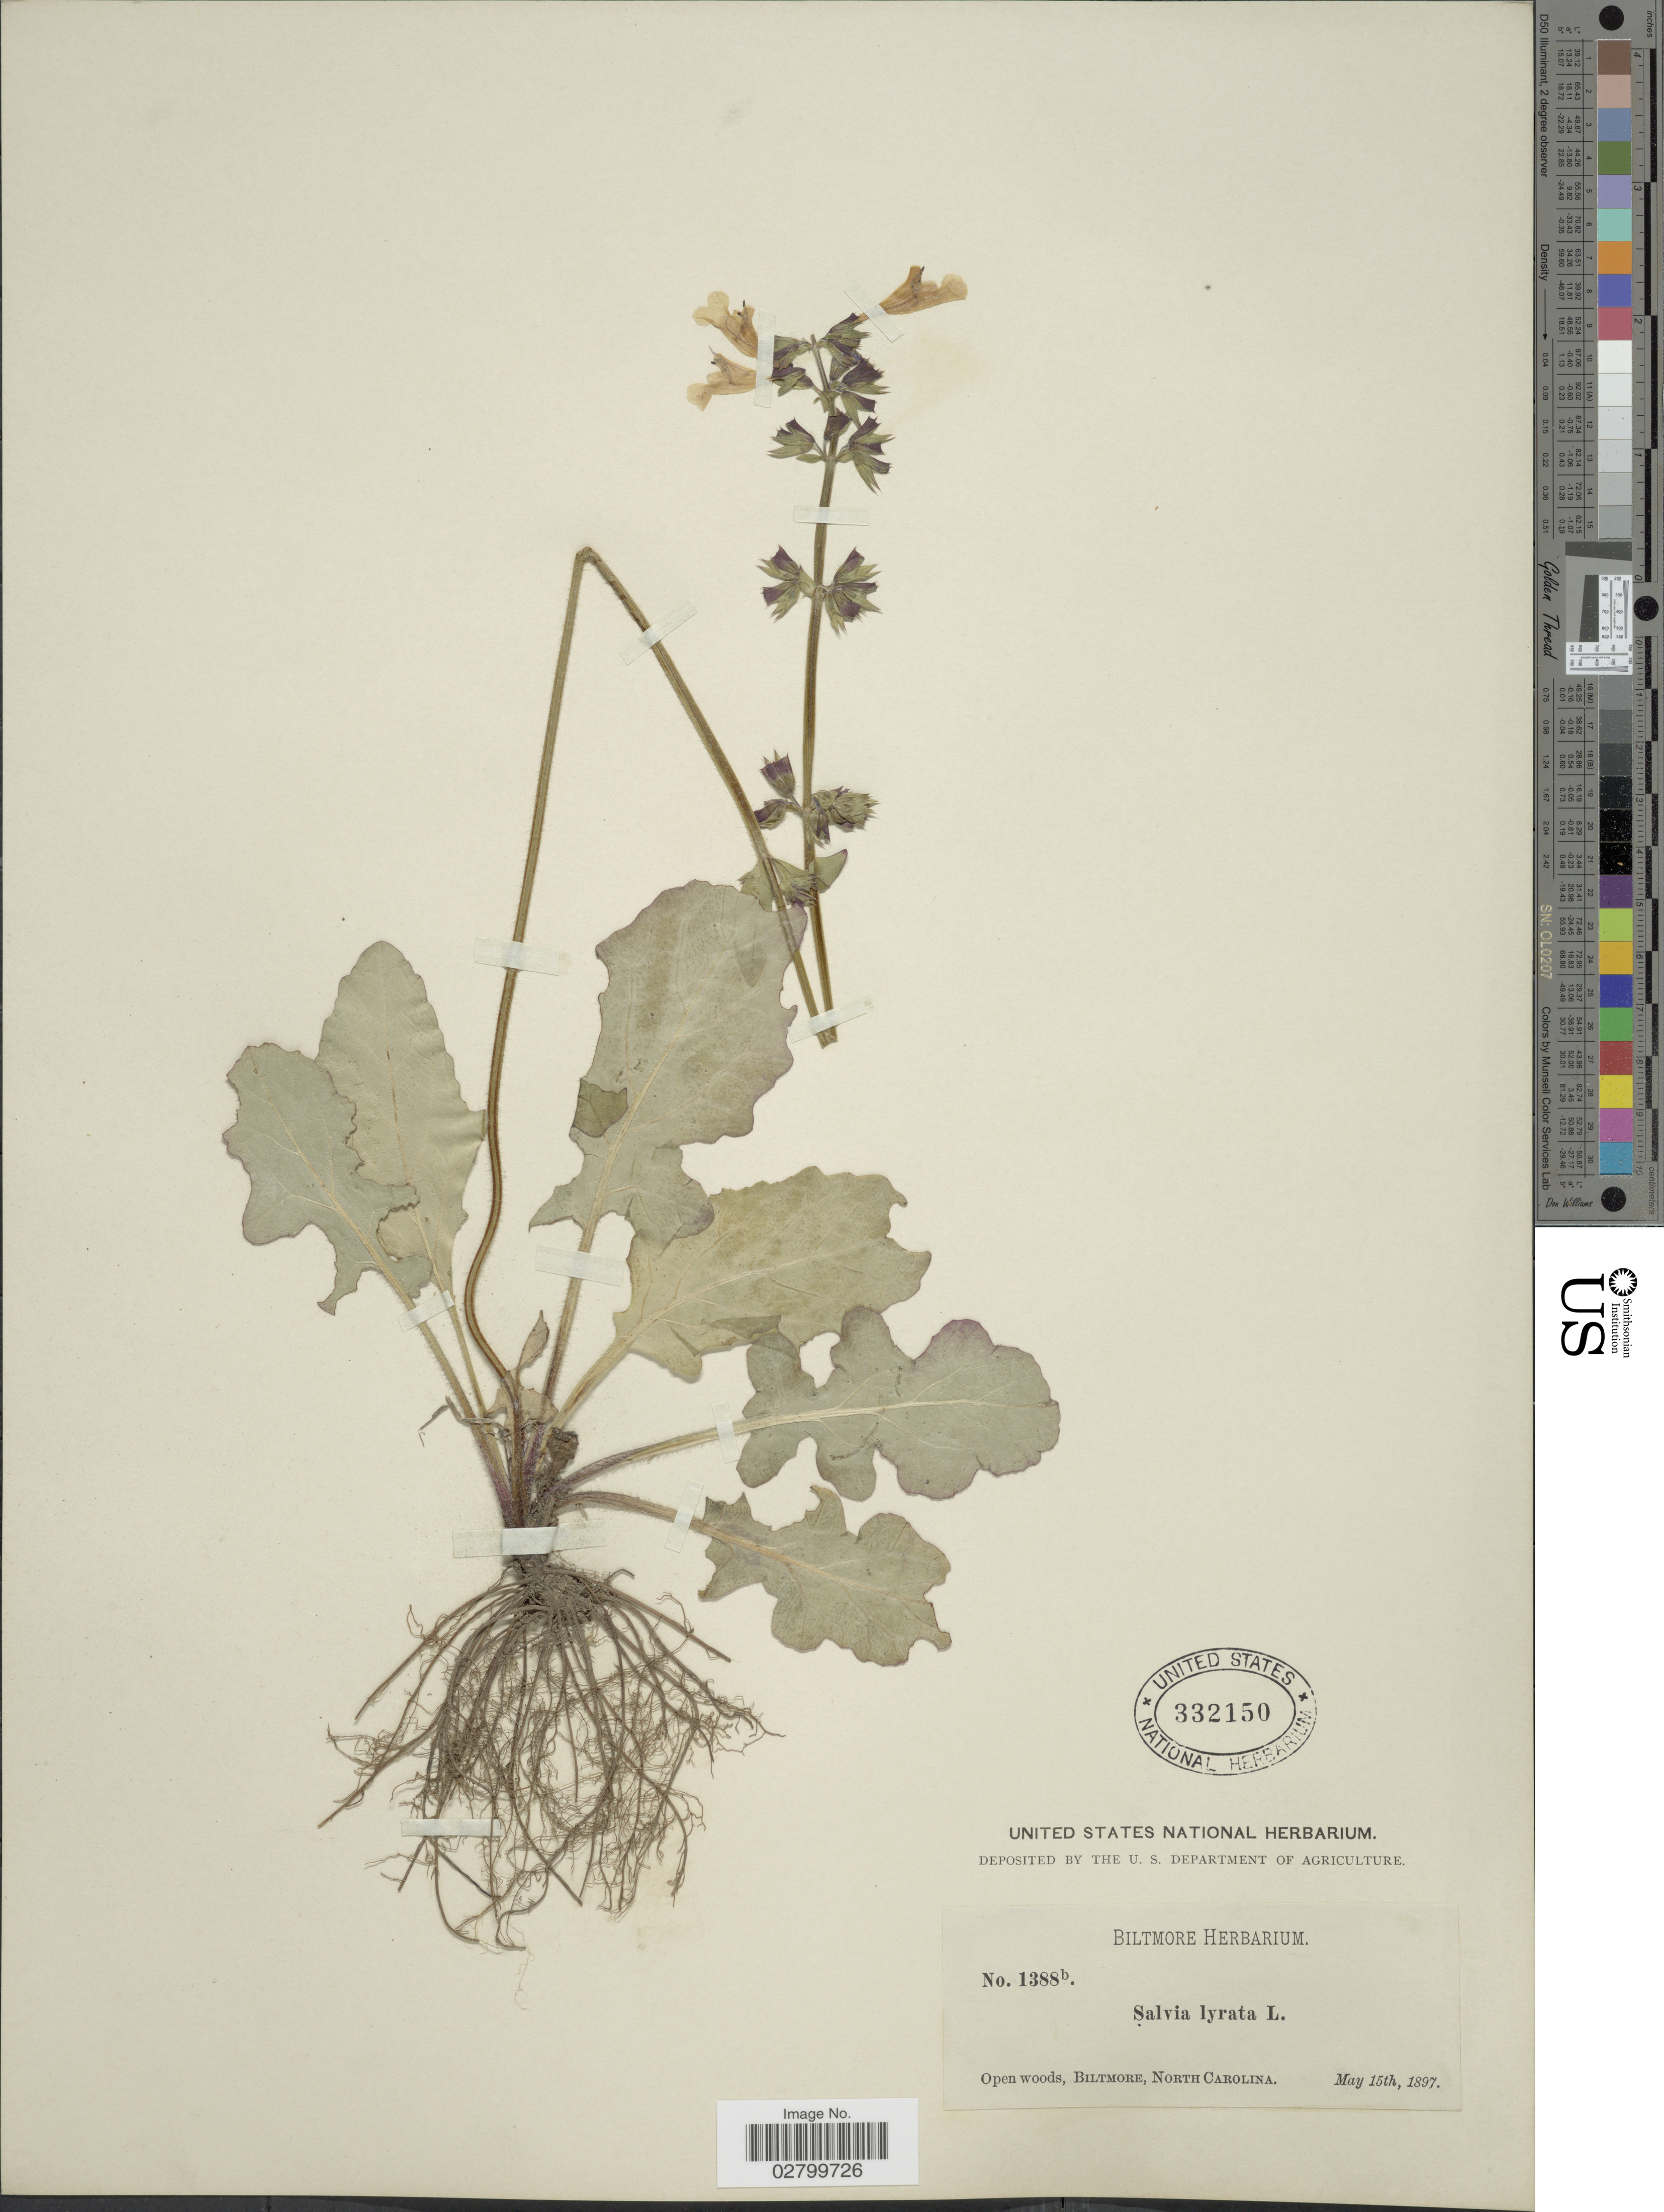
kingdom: Plantae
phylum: Tracheophyta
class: Magnoliopsida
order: Lamiales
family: Lamiaceae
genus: Salvia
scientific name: Salvia lyrata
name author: L.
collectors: ex herb. Biltmore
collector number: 1388b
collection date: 1897-05-15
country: United States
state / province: North Carolina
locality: Open woods, Biltmore, North Carolina.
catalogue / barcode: US 332150